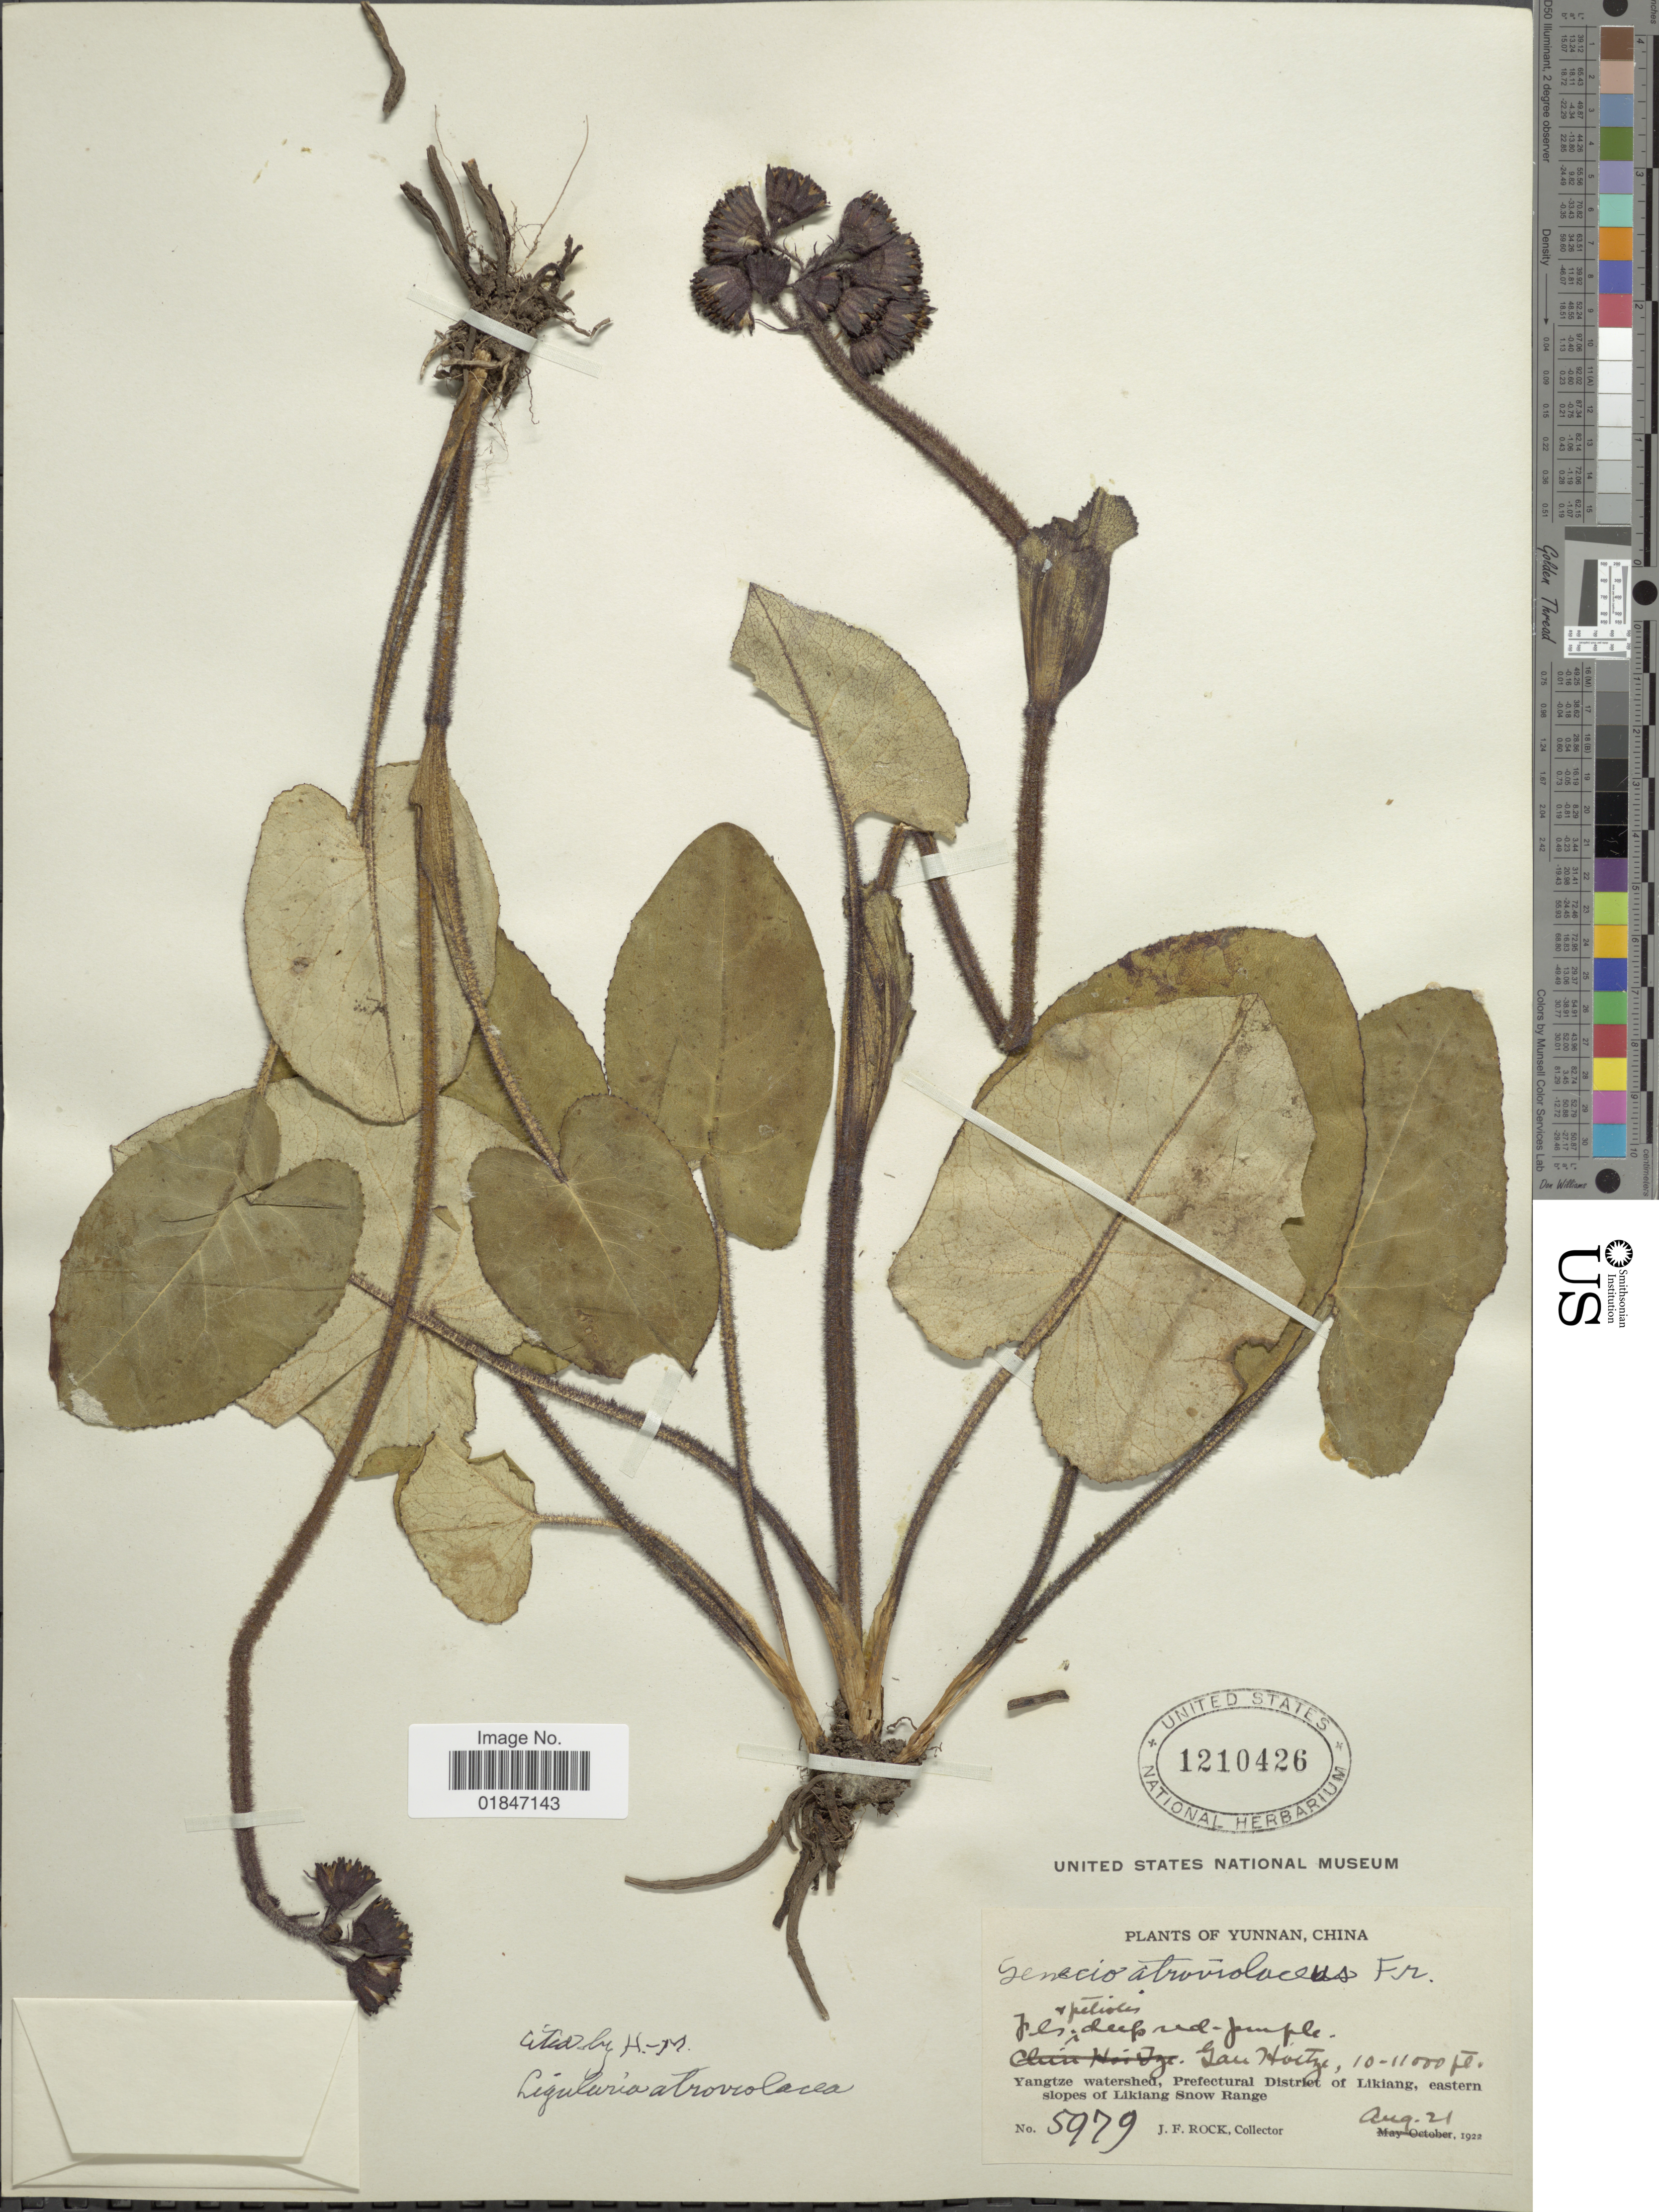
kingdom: Plantae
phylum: Tracheophyta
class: Magnoliopsida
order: Asterales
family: Asteraceae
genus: Ligularia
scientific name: Ligularia atroviolacea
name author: (Franch.) Hand.-Mazz.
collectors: J. Rock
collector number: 5979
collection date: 1922-08-21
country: China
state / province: Yunnan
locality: Yunnan, China. Yangtze watershed, Prefectural District of Likiang, eastern slopes of Likiang Snow Range. Gan Hoitze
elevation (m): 3048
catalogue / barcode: US 1210426